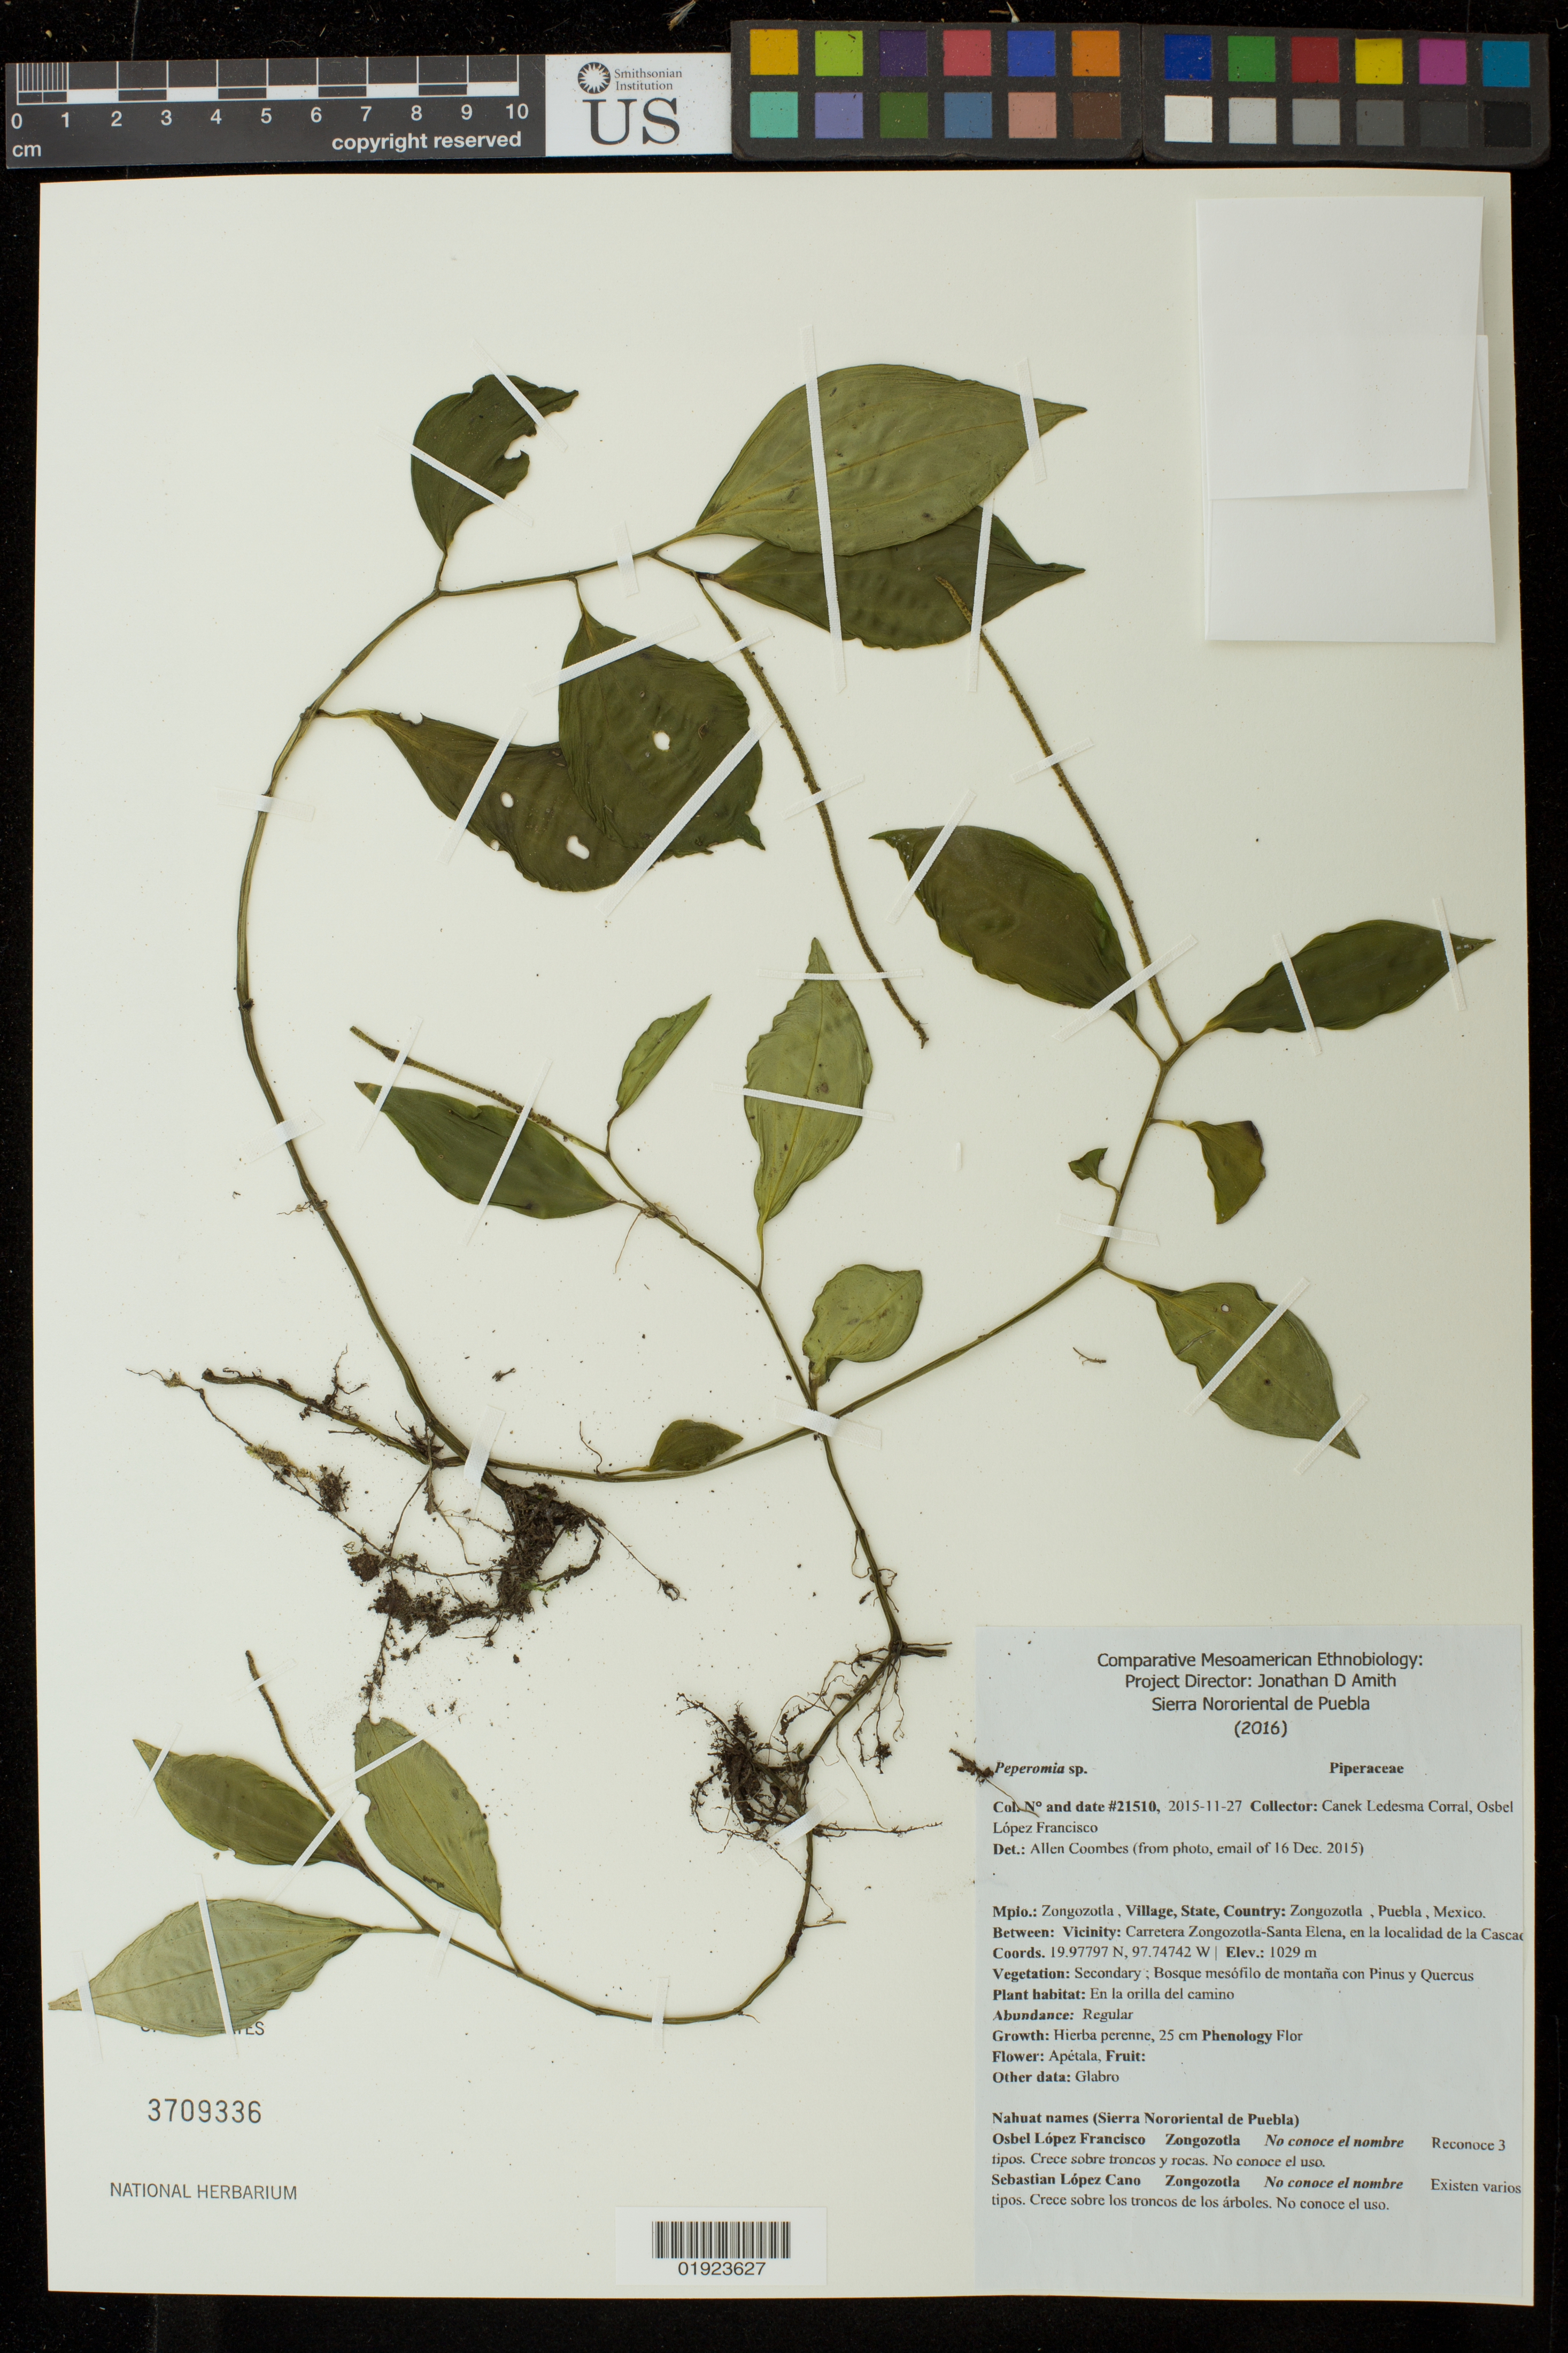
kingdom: Plantae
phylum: Tracheophyta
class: Magnoliopsida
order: Piperales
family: Piperaceae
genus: Peperomia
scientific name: Peperomia sp.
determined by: Coombes, Allen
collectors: Canek Ledesma C. & O. Francisco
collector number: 21510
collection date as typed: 2015-11-27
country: Mexico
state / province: Puebla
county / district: Zongozotla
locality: Zongozotla, Puebla, Mexico; Carretera Zongozotla-Santa Elena, en la localidad de la Casca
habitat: Secondary; bosque mesofilo de montana con Pinus y Quercus, en la orilla del camino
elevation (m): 1029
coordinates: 19.97797N, 97.74742W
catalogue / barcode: US 3709336